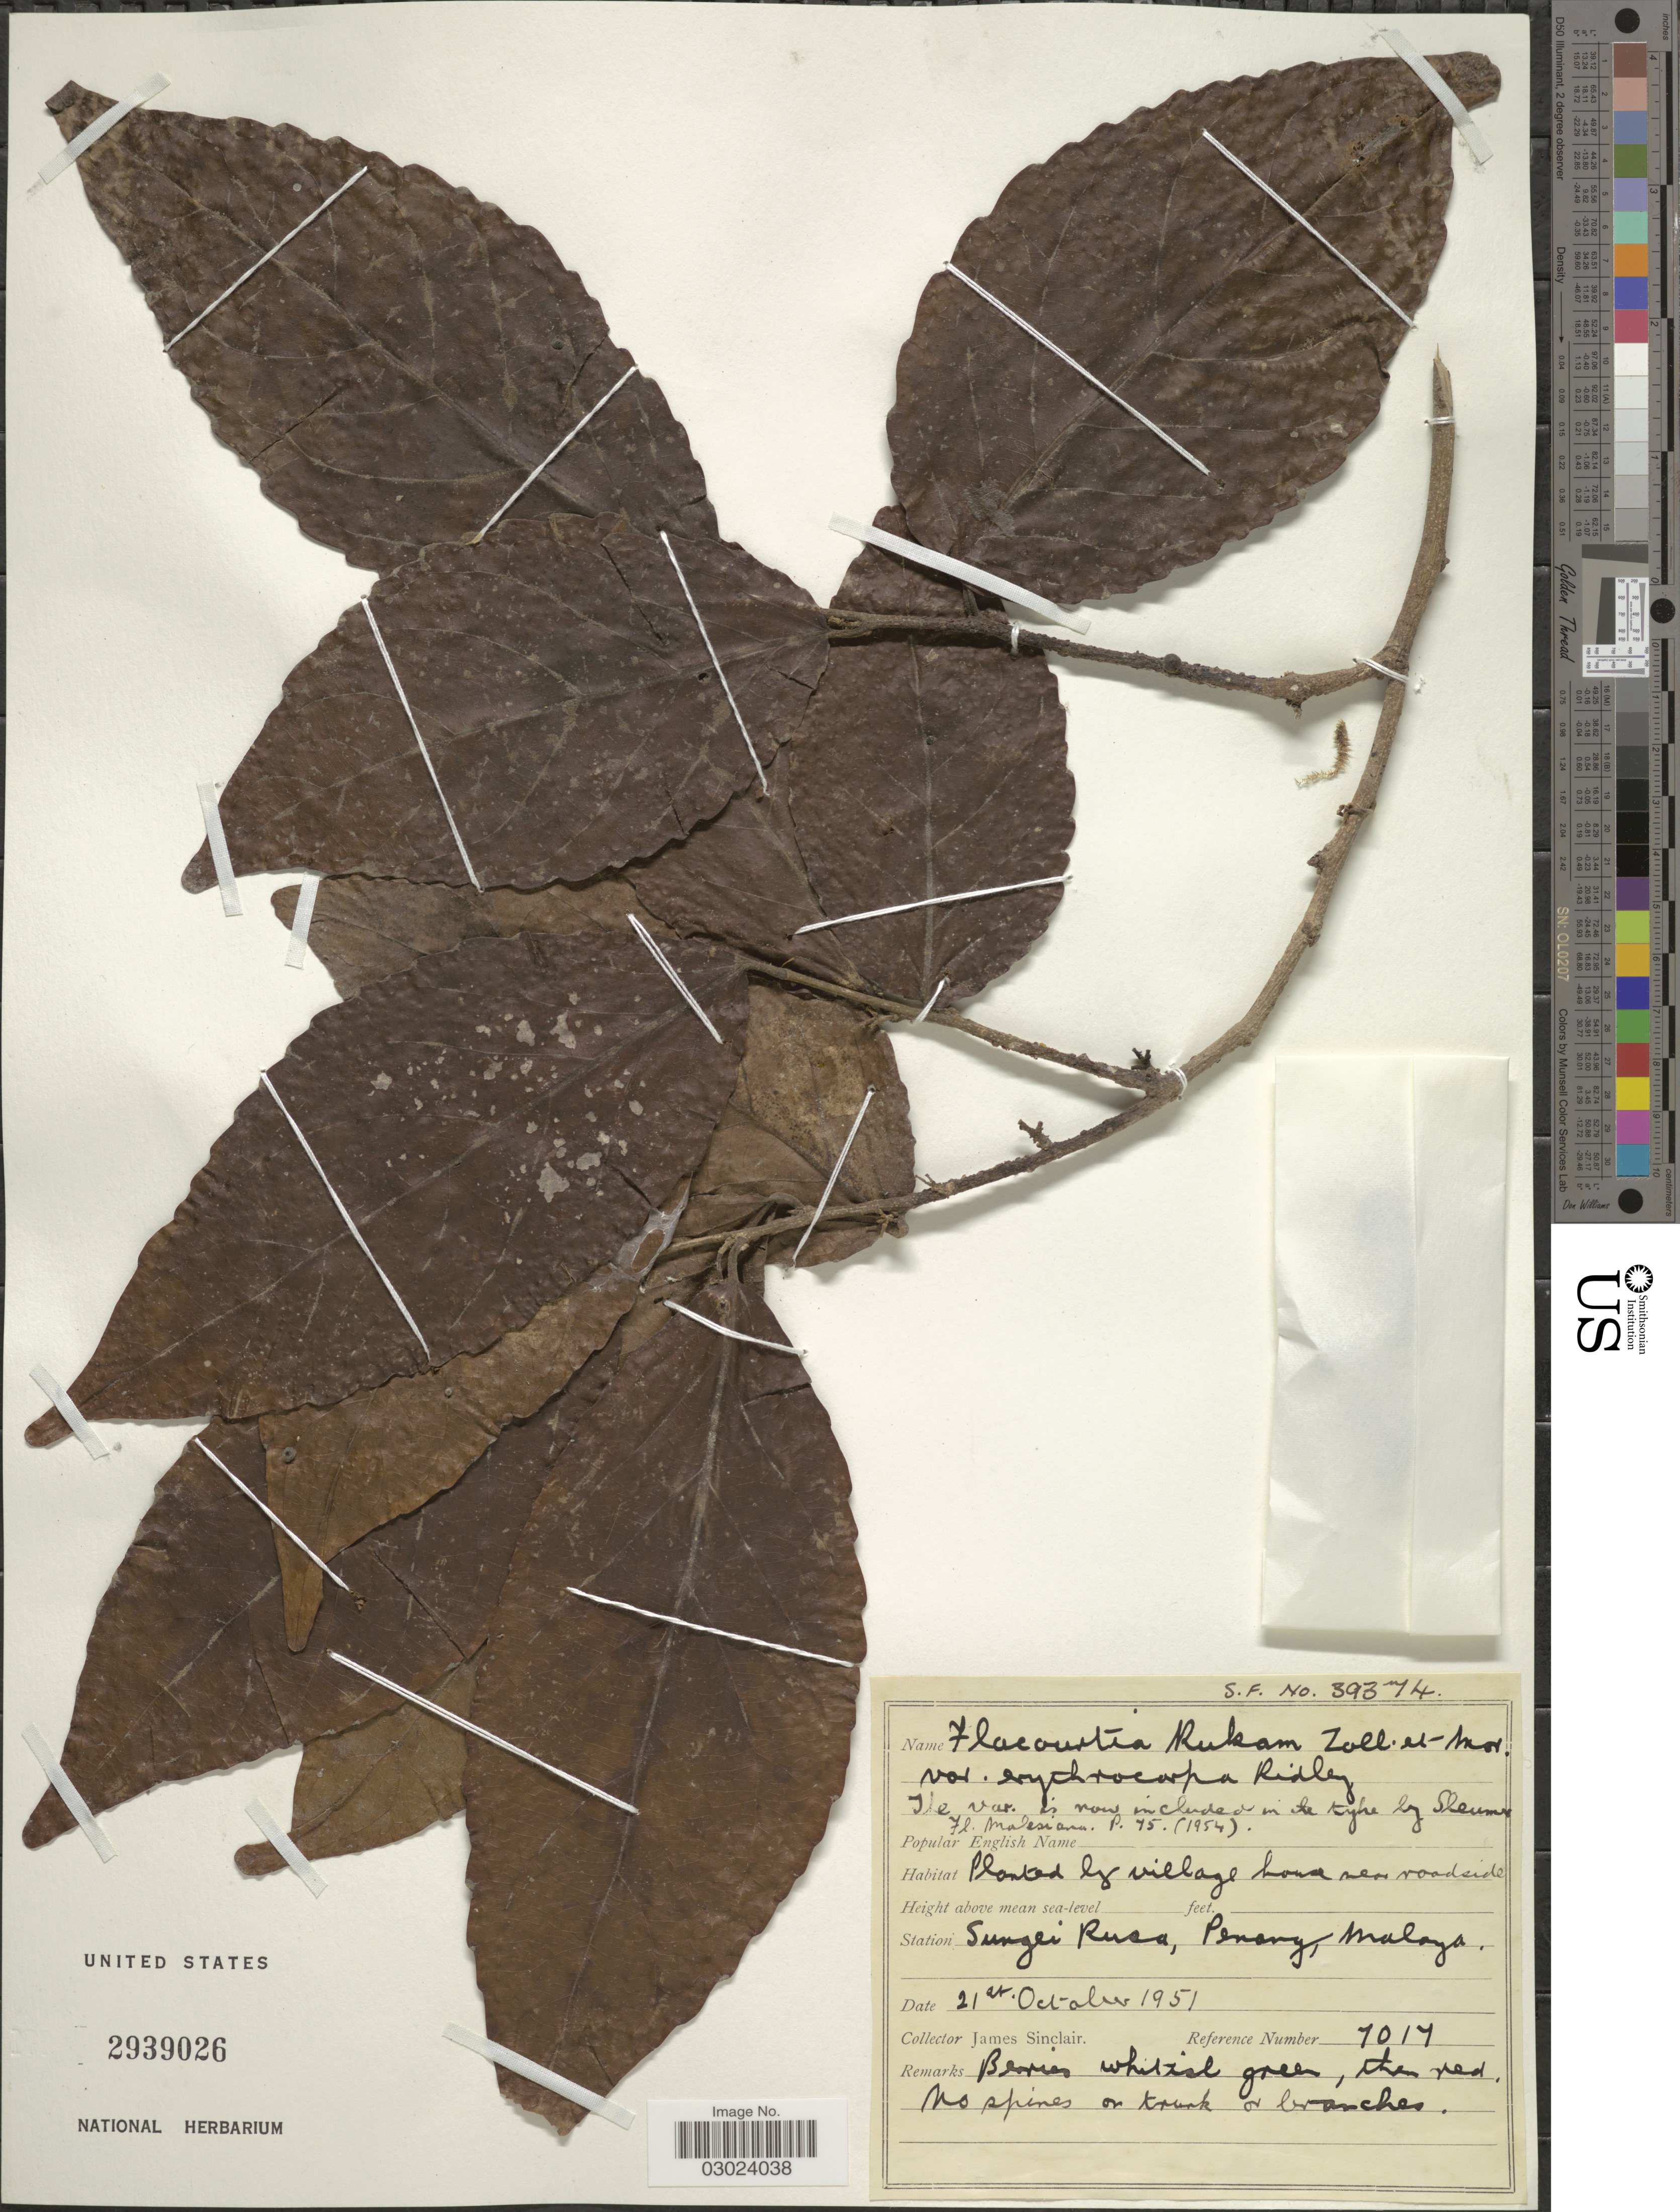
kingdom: Plantae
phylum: Tracheophyta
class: Magnoliopsida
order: Malpighiales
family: Salicaceae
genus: Flacourtia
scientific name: Flacourtia rukam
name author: Zoll. & Moritzi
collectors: J. Sinclair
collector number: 7017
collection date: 1951-10-21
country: Malaysia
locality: Station Sungei Rusa, Penang, Malaya.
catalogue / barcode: US 2939026